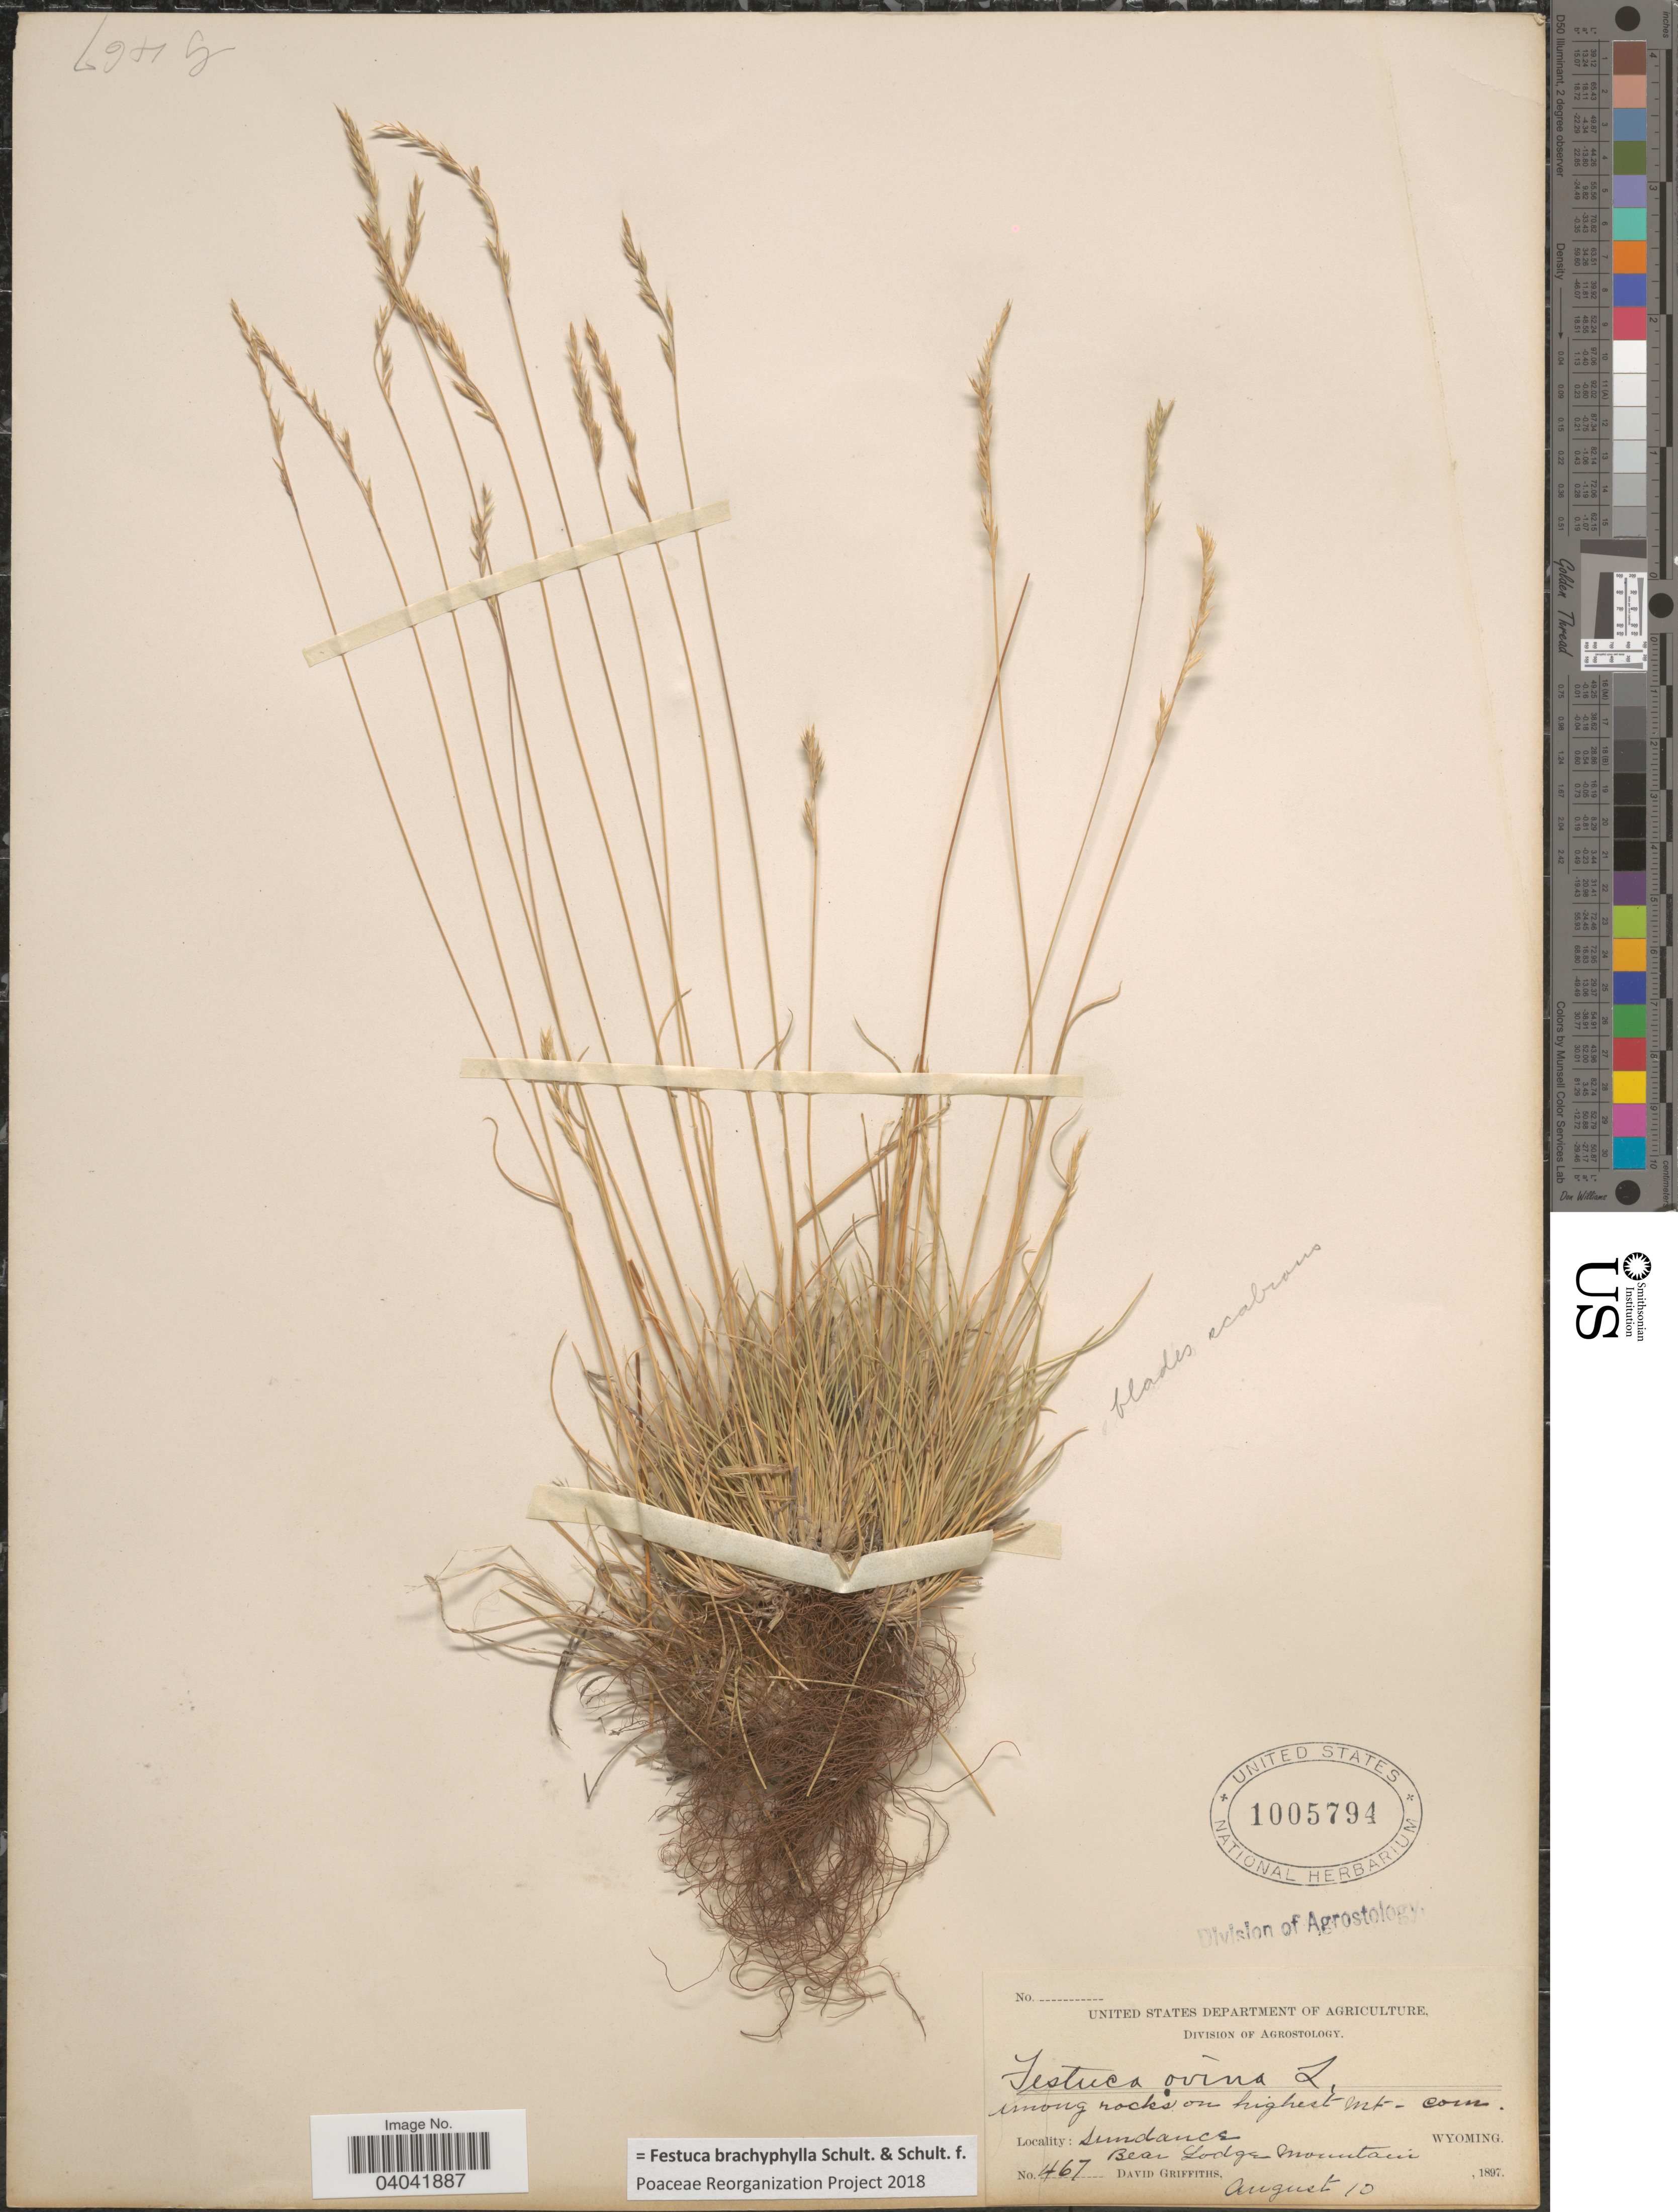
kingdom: Plantae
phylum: Tracheophyta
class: Liliopsida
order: Poales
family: Poaceae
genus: Festuca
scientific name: Festuca brachyphylla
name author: Schult. & Schult. f.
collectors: D. Griffiths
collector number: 467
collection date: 1897-08-10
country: United States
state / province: Wyoming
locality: Sundance. Bear Lodge Mountain.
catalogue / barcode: US 1005794